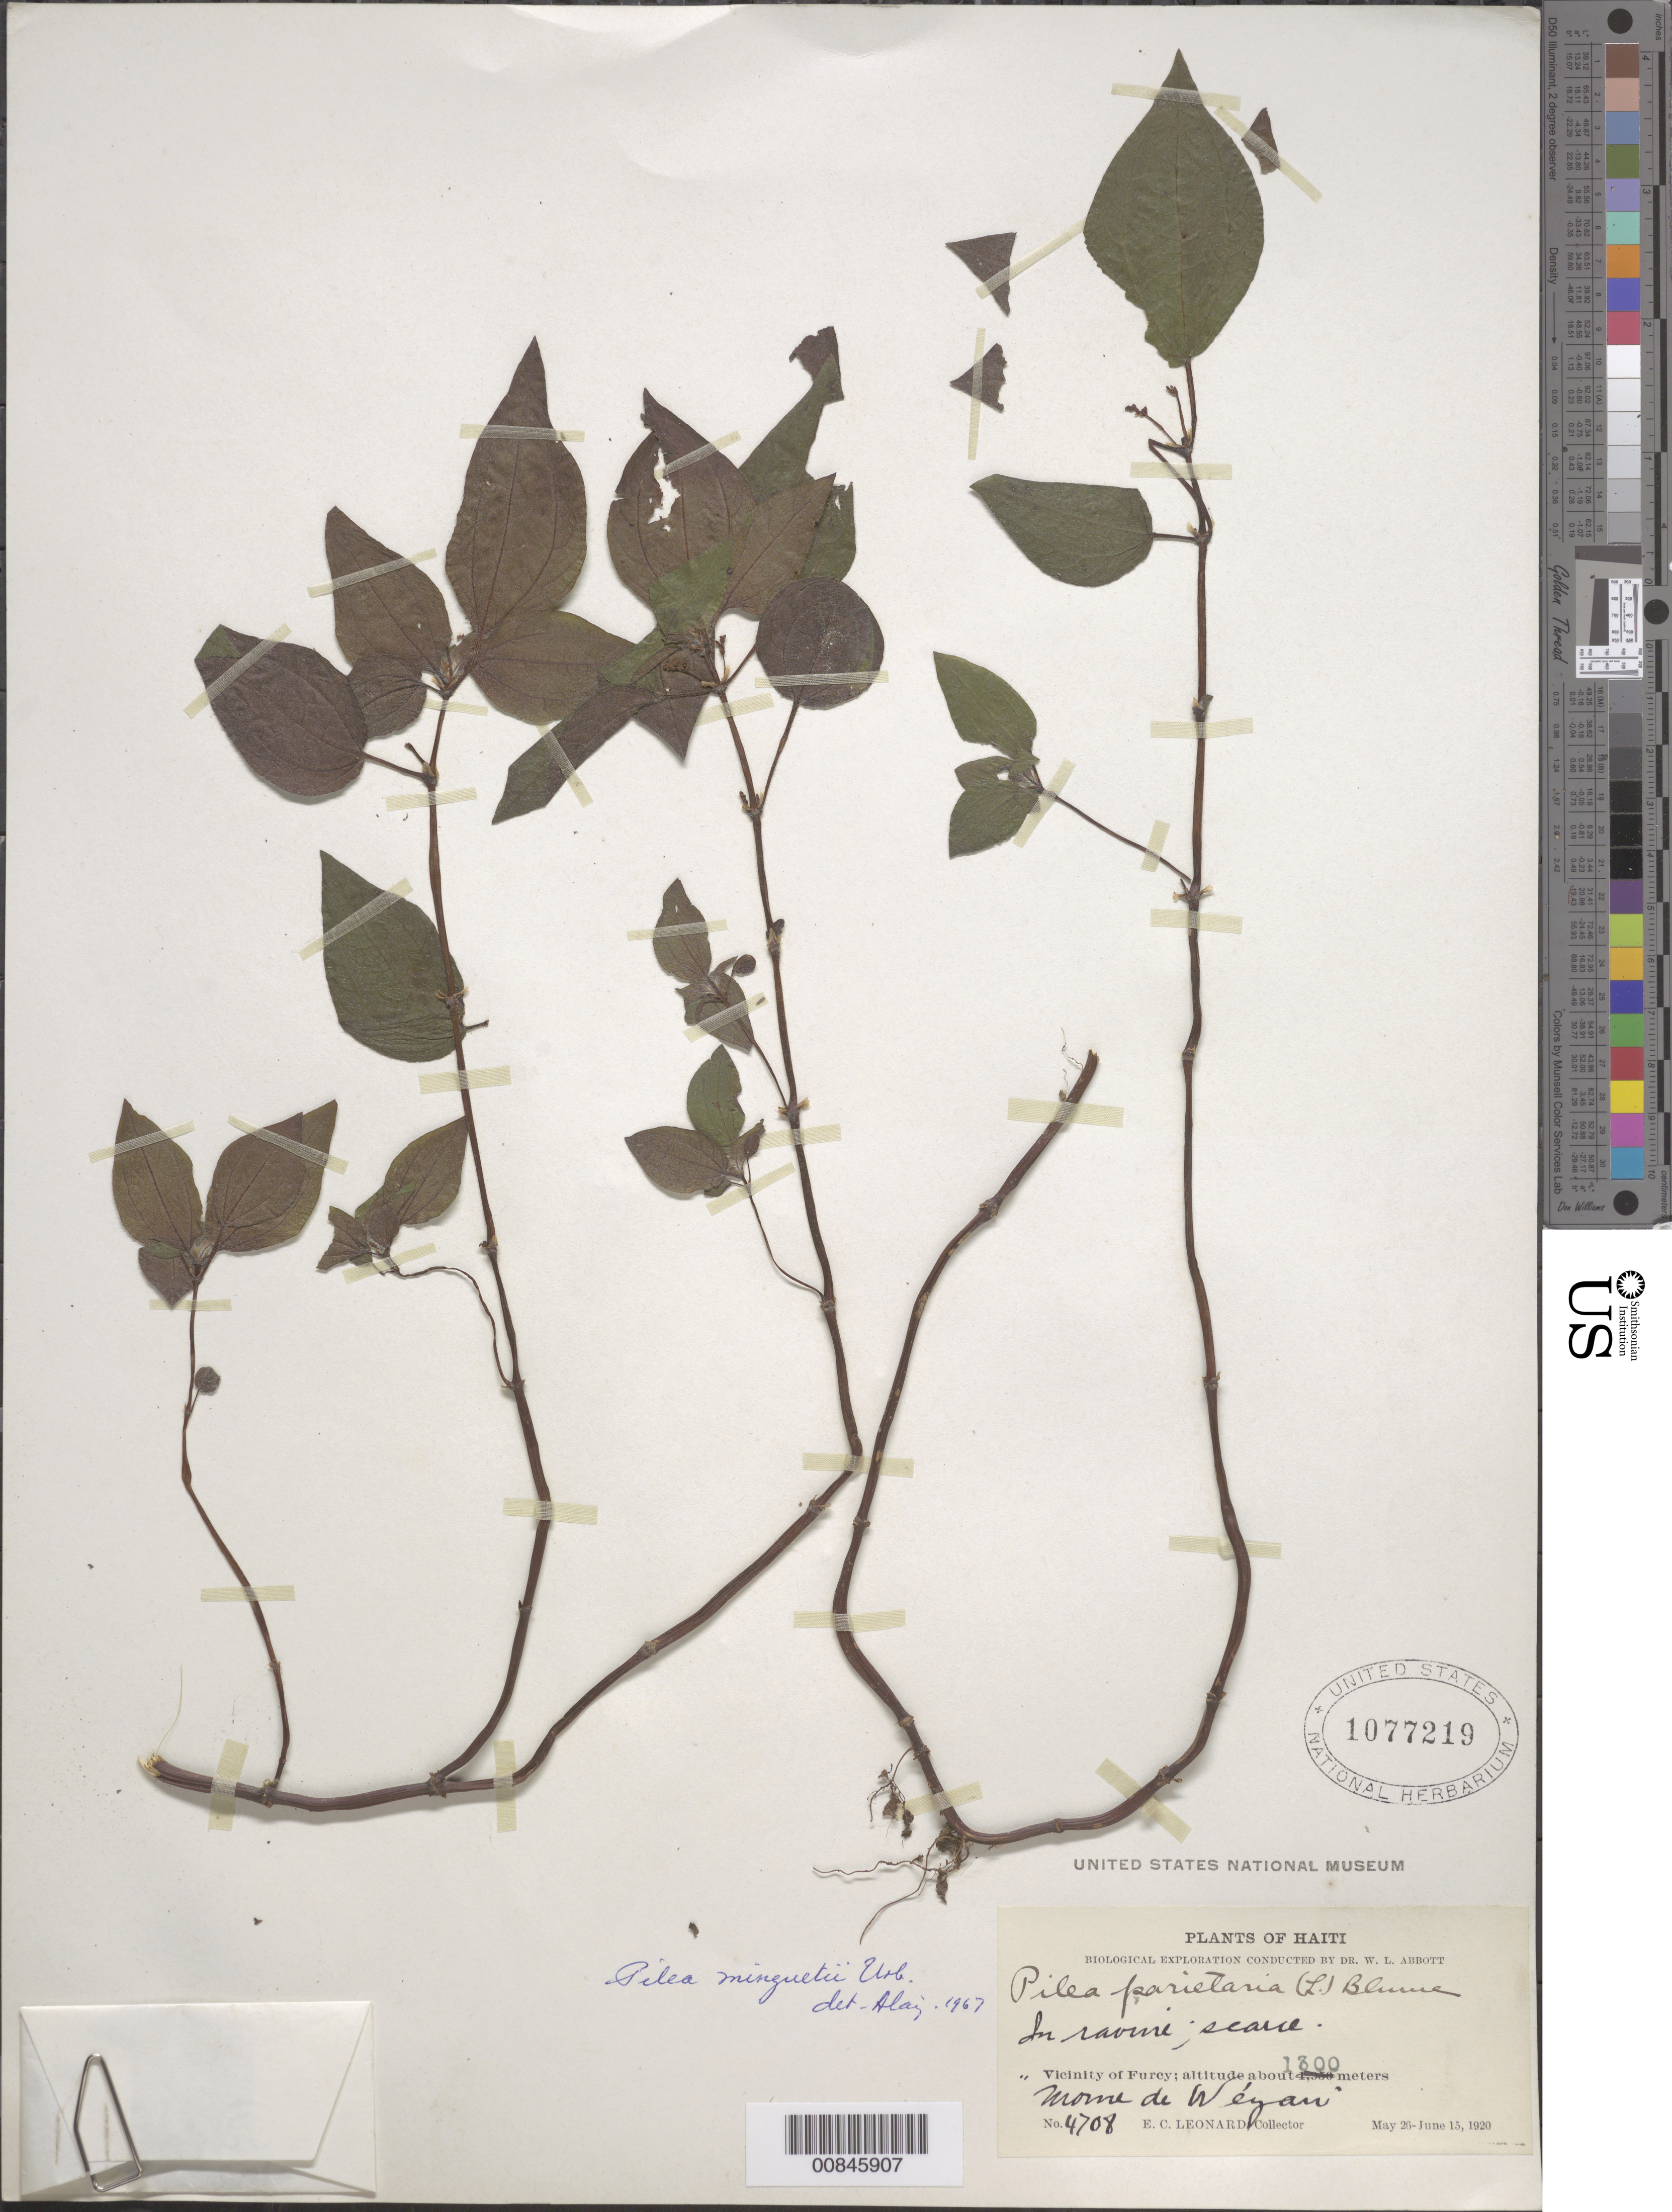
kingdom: Plantae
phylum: Tracheophyta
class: Magnoliopsida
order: Rosales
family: Urticaceae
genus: Pilea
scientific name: Pilea minguetii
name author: Urb.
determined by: Liogier, Alain H.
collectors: E. C. Leonard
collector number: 4708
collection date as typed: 26 May 1920 to 15 Jun 1920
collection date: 1920-05-26/1920-06-15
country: Haiti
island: Hispaniola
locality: Vicinity of Furcy. "Morne de Wéyan".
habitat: In ravine.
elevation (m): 1300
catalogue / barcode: US 1077219